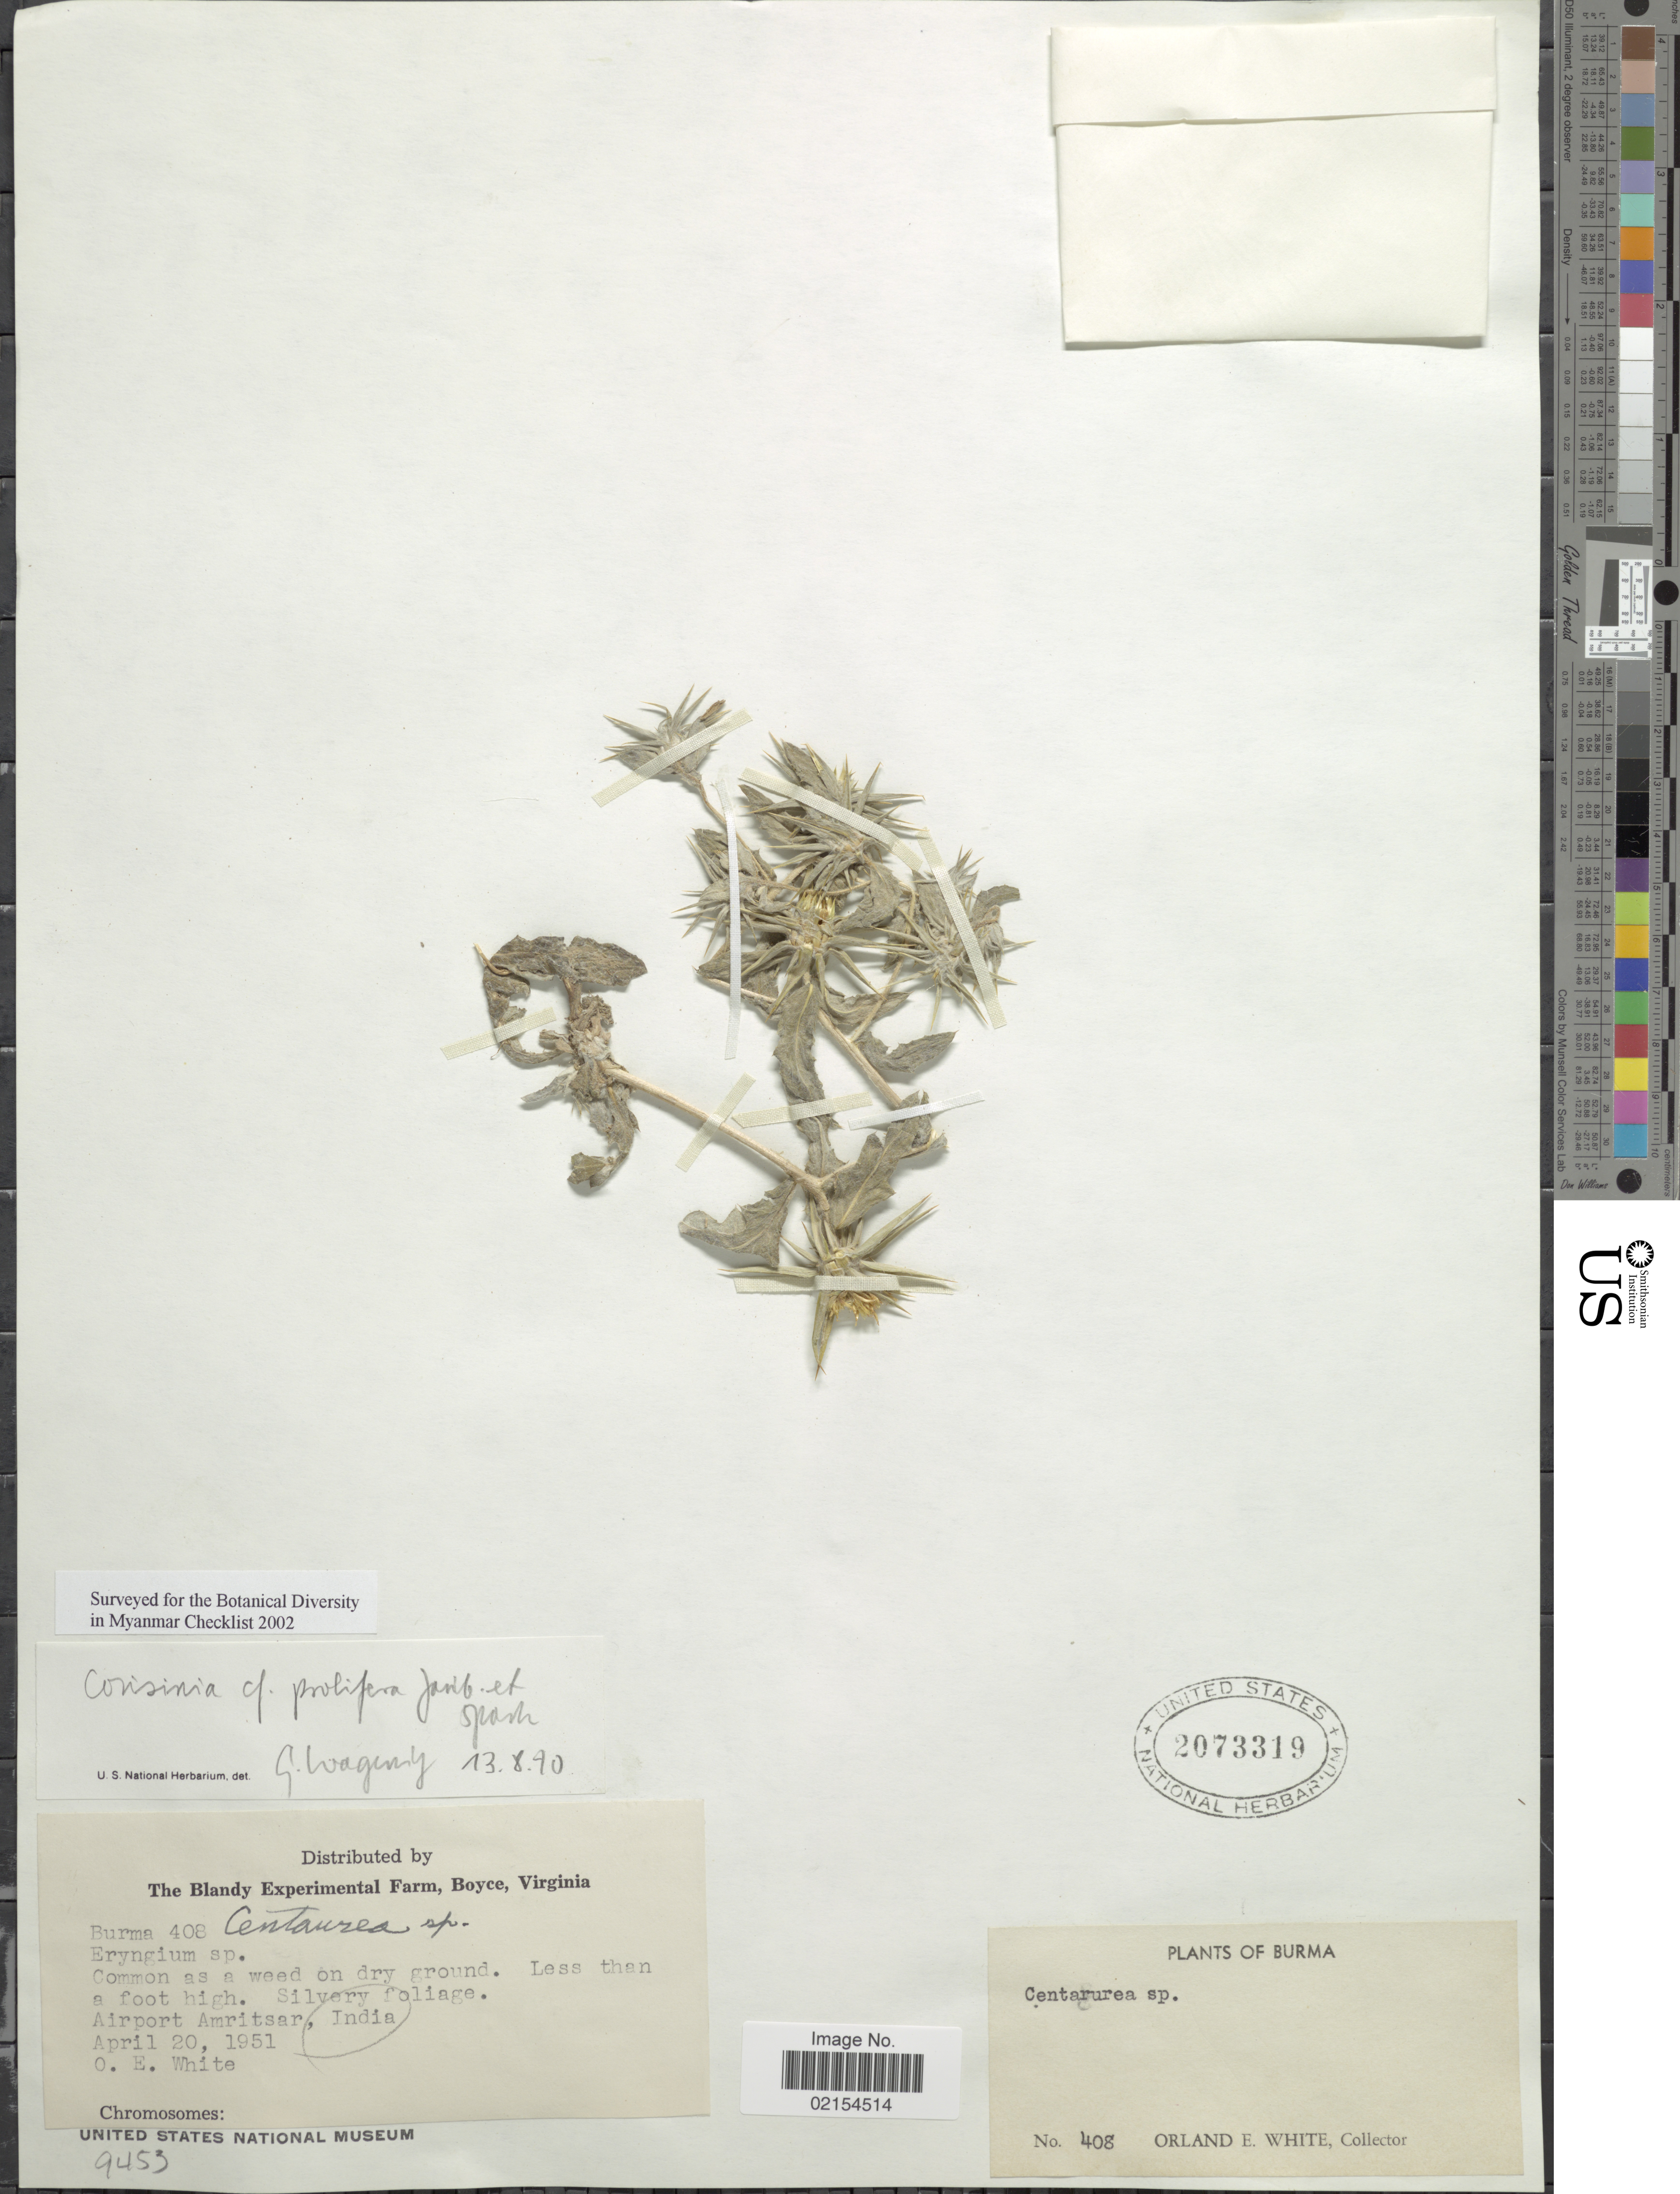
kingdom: Plantae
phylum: Tracheophyta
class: Magnoliopsida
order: Asterales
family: Asteraceae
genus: Cousinia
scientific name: Cousinia prolifera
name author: Jaub. & Spach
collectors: O. E. White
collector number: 408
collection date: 1951-04-20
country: India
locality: Airport Amritsar, India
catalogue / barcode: US 207339